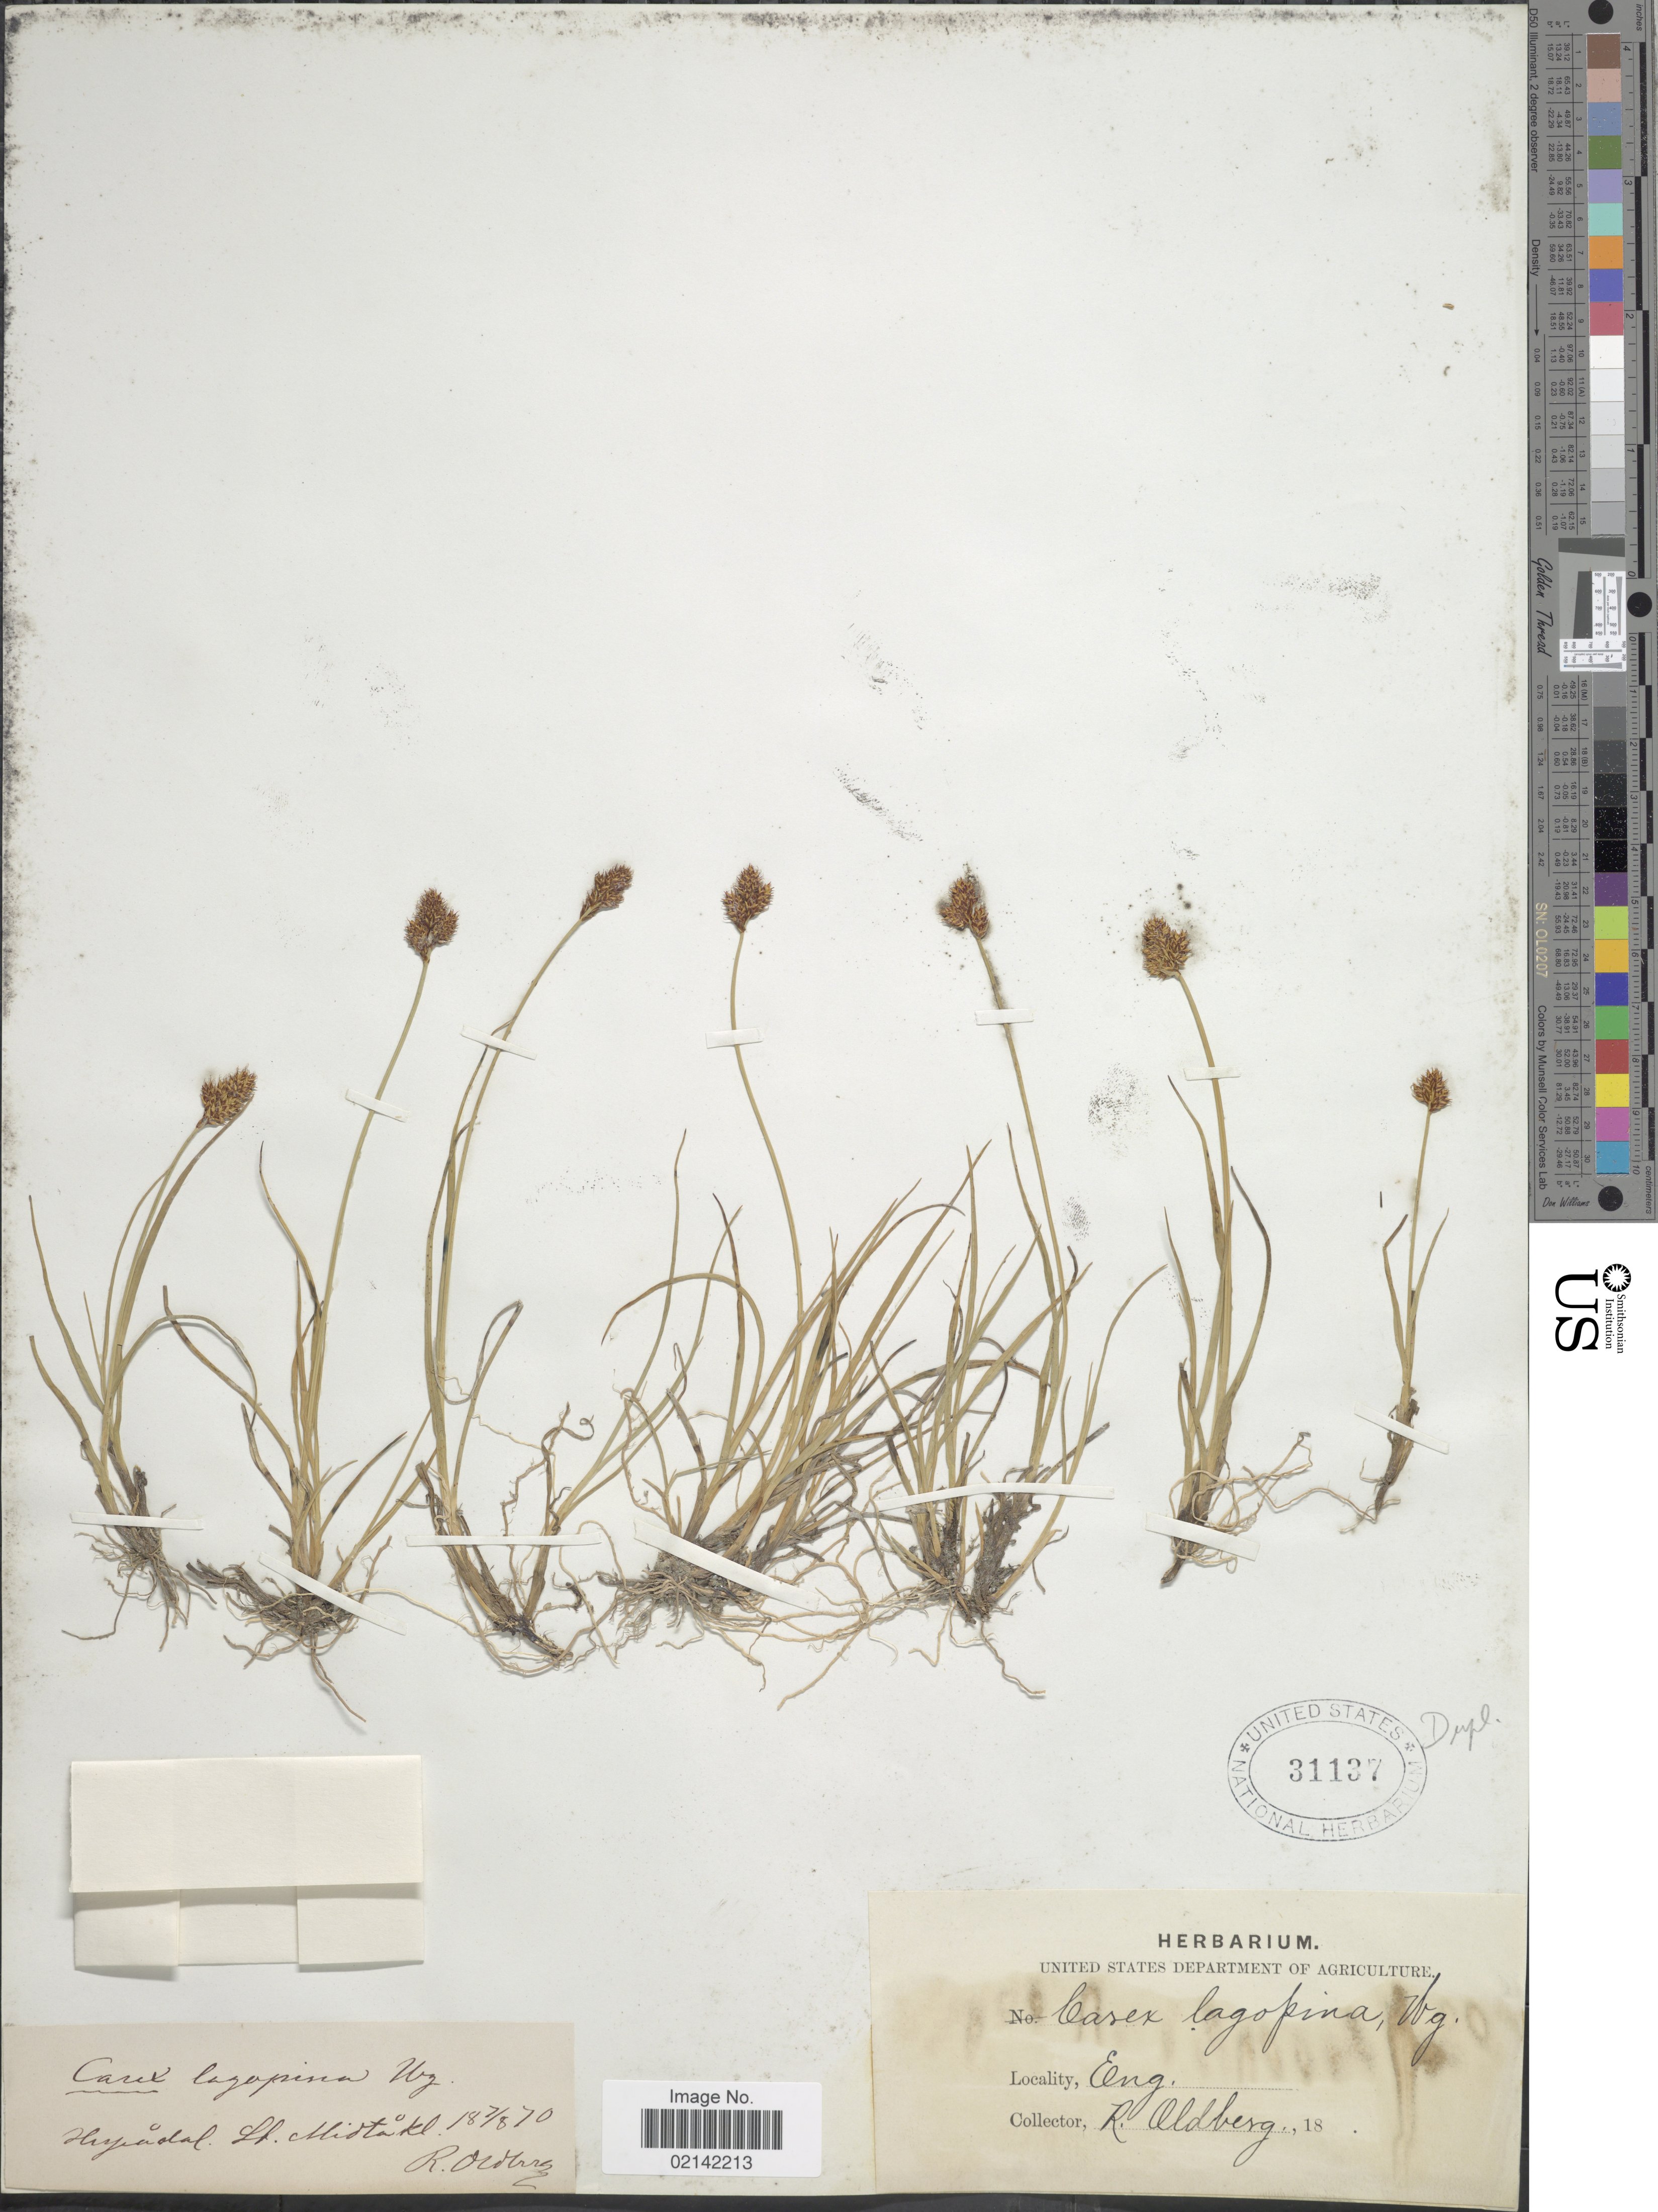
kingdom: Plantae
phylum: Tracheophyta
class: Liliopsida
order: Poales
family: Cyperaceae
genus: Carex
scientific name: Carex lachenalii subsp. lachenalii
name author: Schkuhr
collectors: R. Oldberg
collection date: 1870-08-07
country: Sweden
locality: Herjedalen. St. Midtåkl.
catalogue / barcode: US 31137